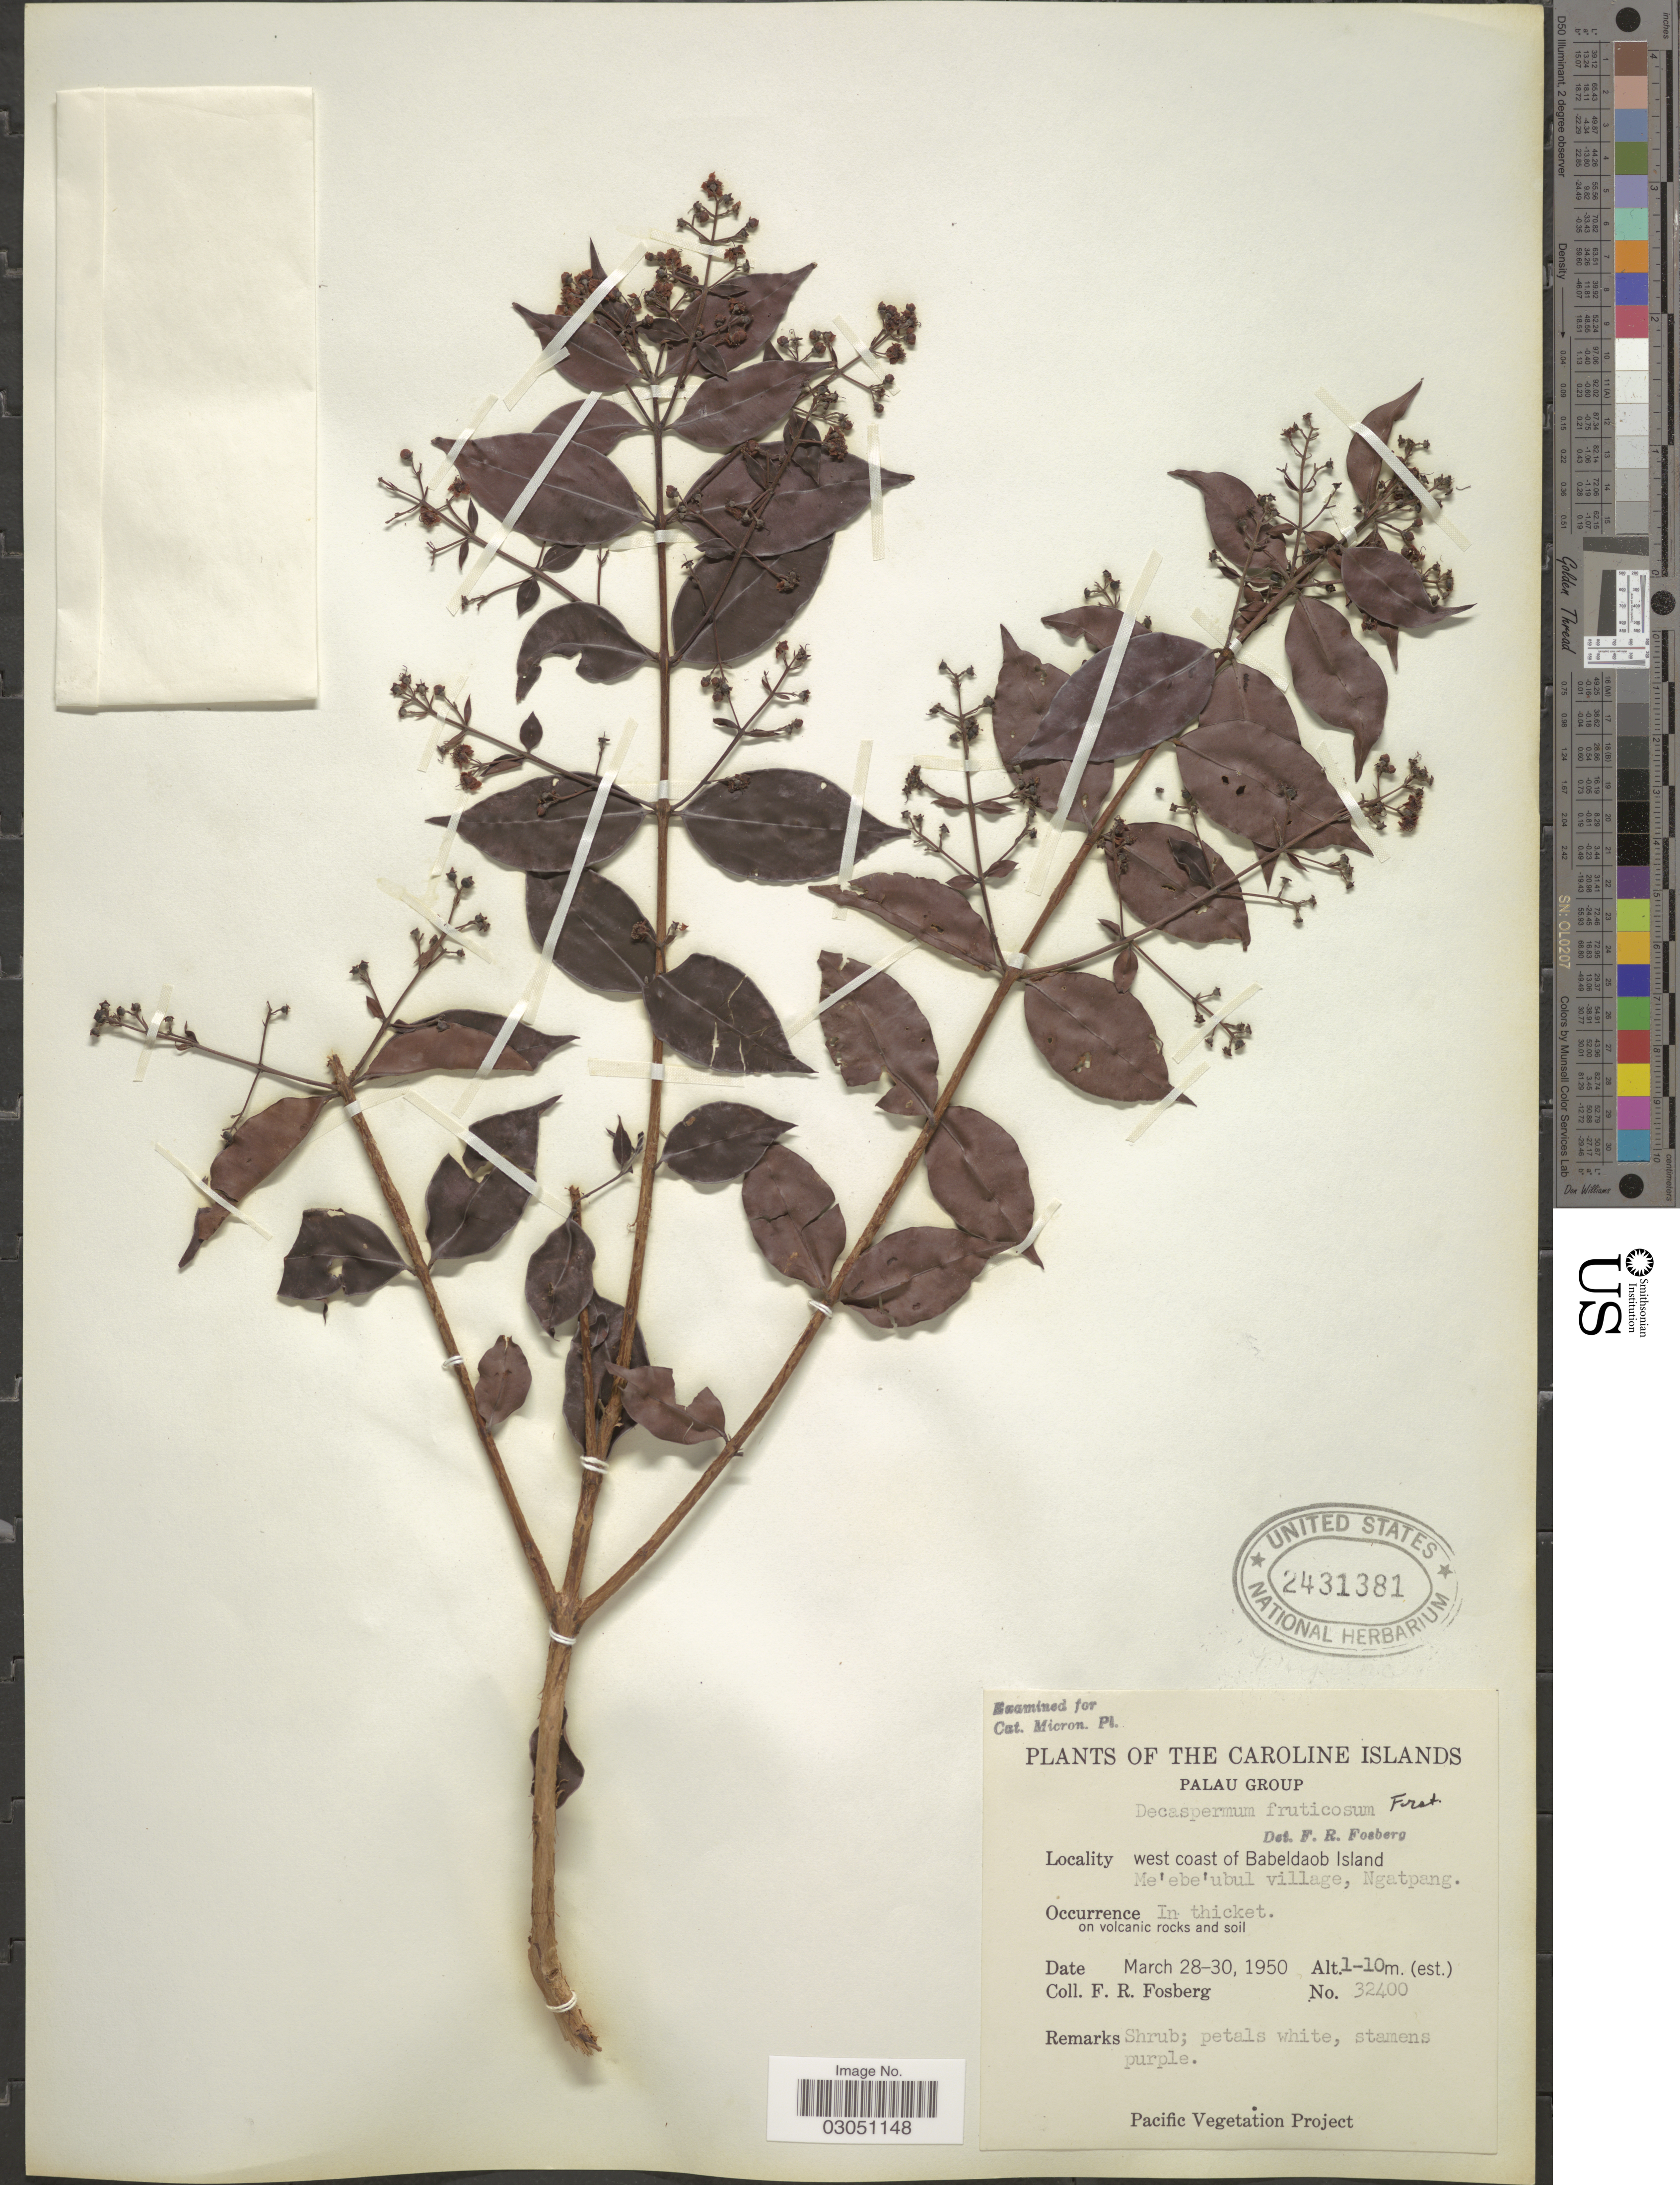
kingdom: Plantae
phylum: Tracheophyta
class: Magnoliopsida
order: Myrtales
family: Myrtaceae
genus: Decaspermum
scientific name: Decaspermum fruticosum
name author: J.R. Forst. & G. Forst.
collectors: F. R. Fosberg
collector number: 32400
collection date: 1950-03-28/1950-03-30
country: Palau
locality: The Caroline Islands. Palau Group. West coast of Babeldaob Island. Me'ebe'ubul village, Ngatpang.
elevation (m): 1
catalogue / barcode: US 2431381